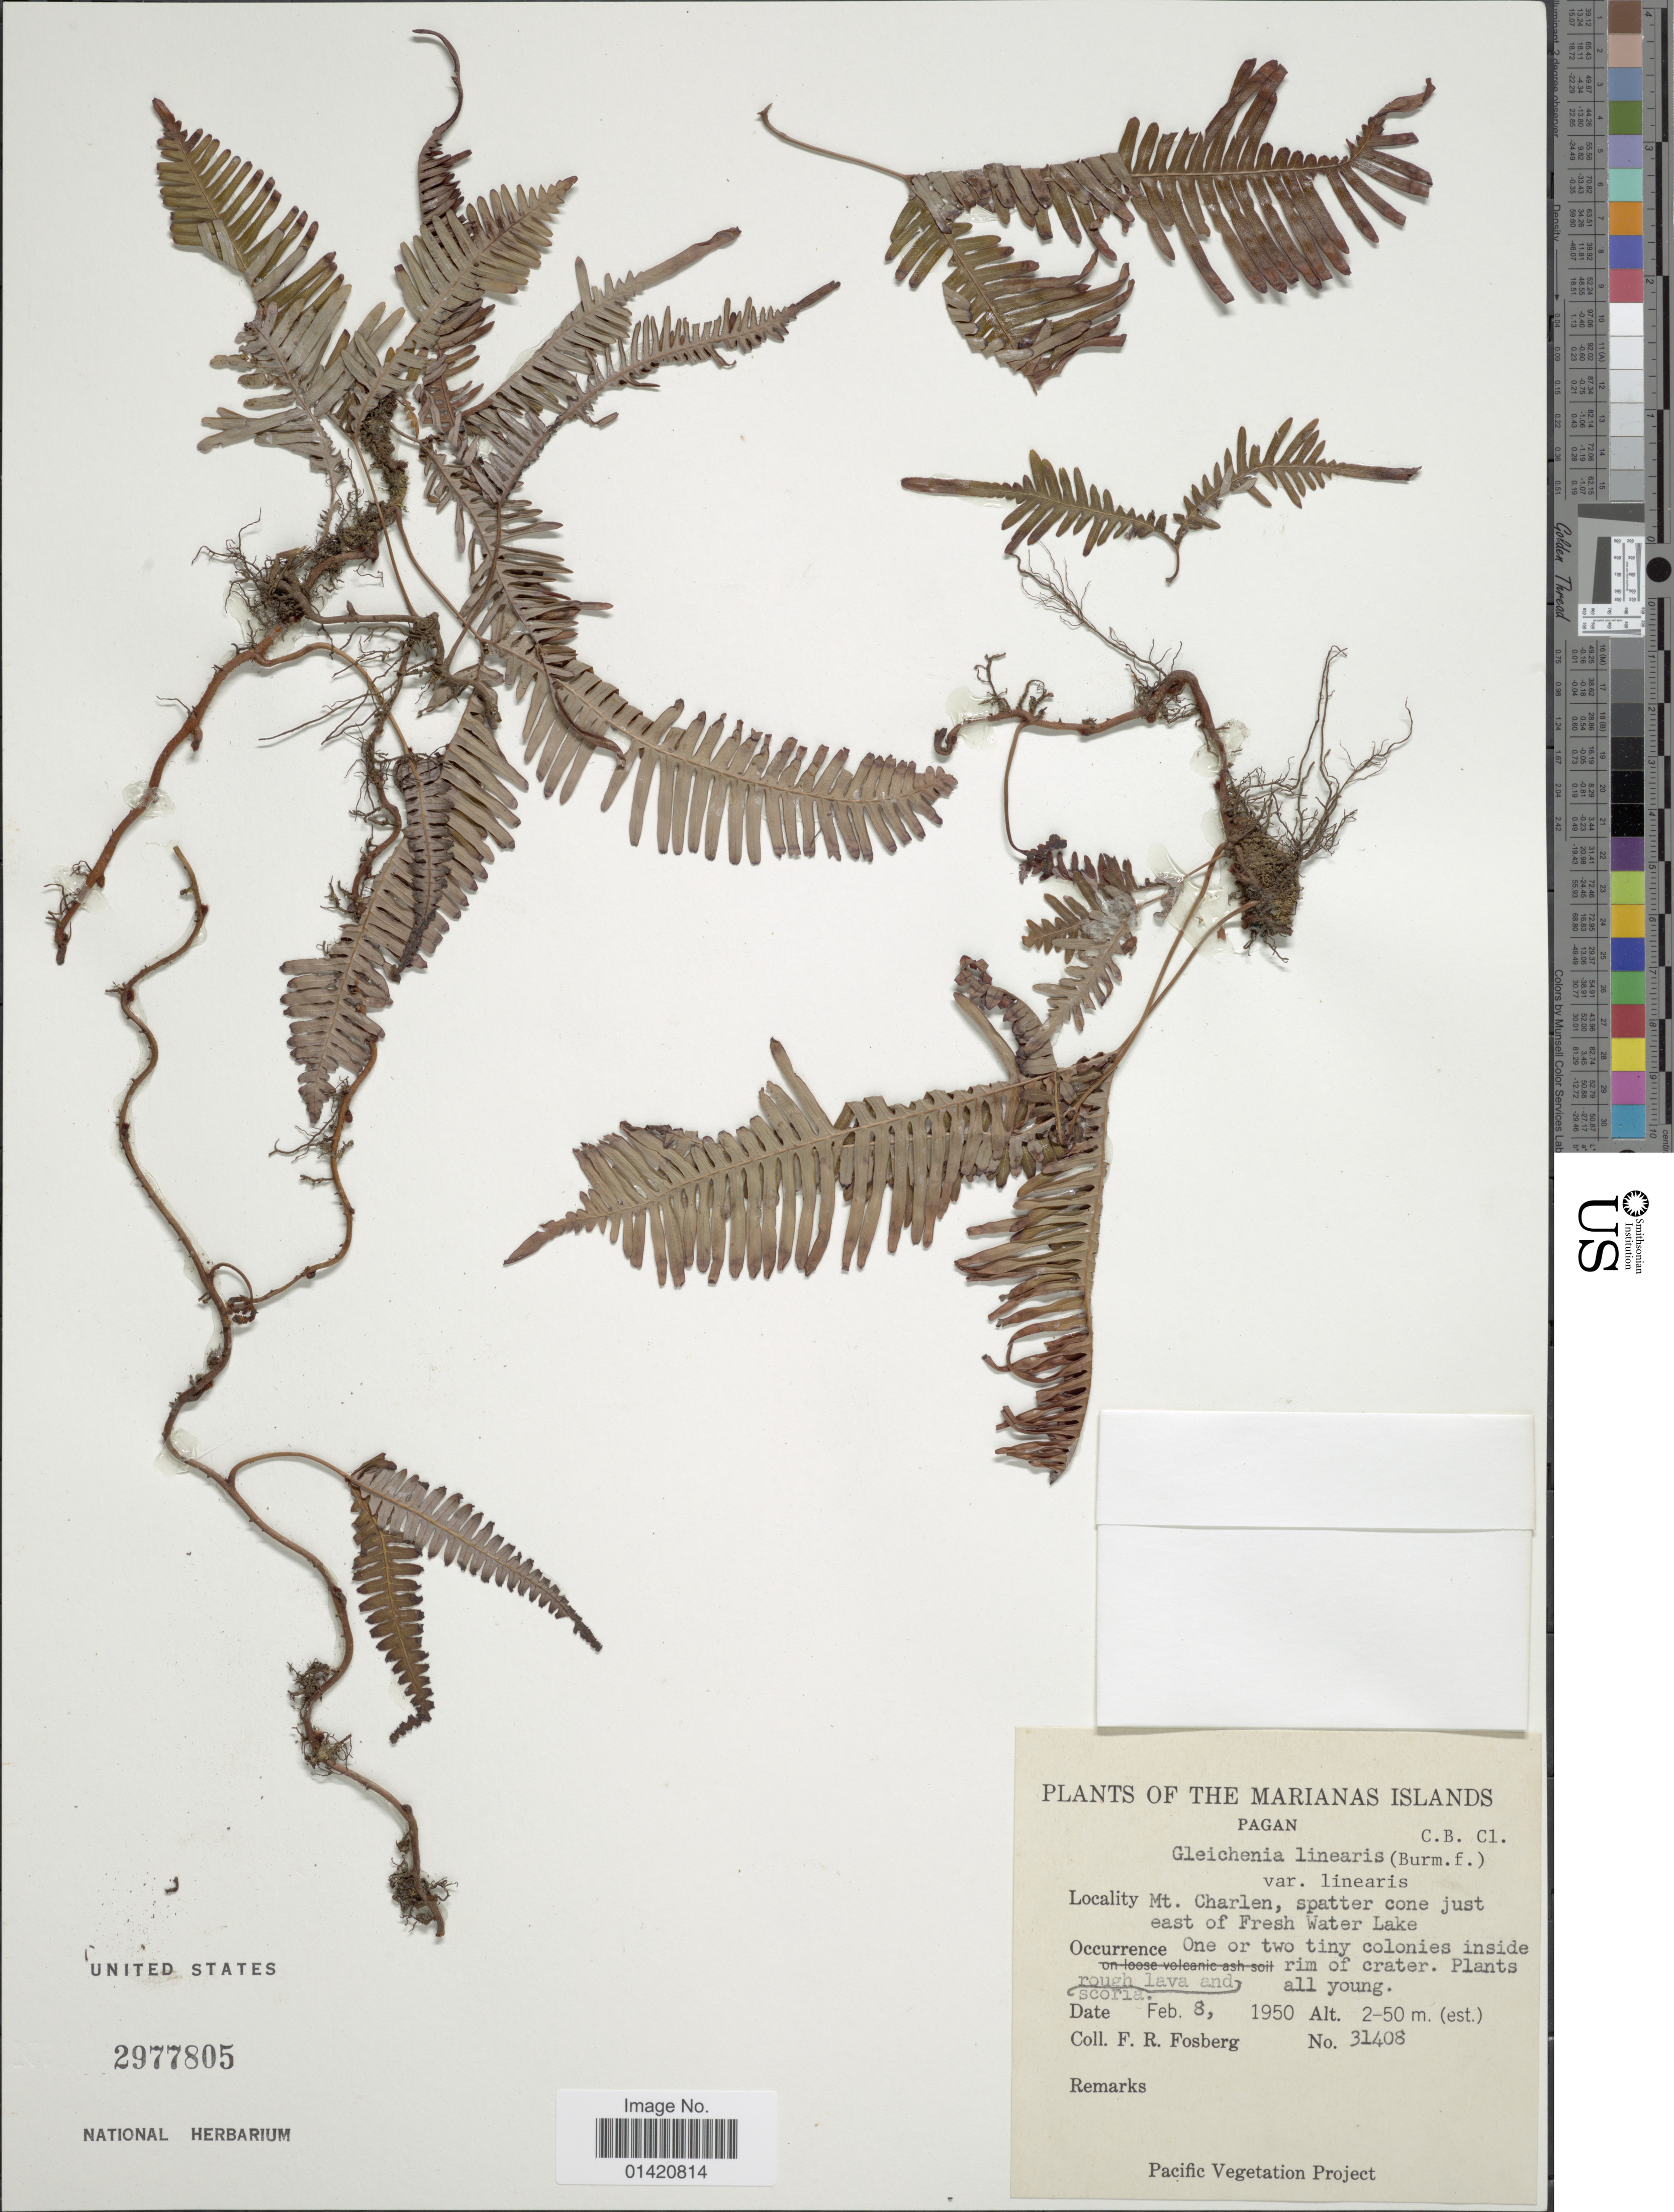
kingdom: Plantae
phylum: Tracheophyta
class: Polypodiopsida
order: Gleicheniales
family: Gleicheniaceae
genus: Dicranopteris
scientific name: Dicranopteris linearis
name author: (Burm. f.) Underw.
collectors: F. R. Fosberg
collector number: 31408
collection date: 1950-02-08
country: Northern Mariana Islands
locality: The Marianas Islands, Pagan, Mt Charlen, spatter conce just east of Fresh Water Lake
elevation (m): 2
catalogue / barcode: US 2977805